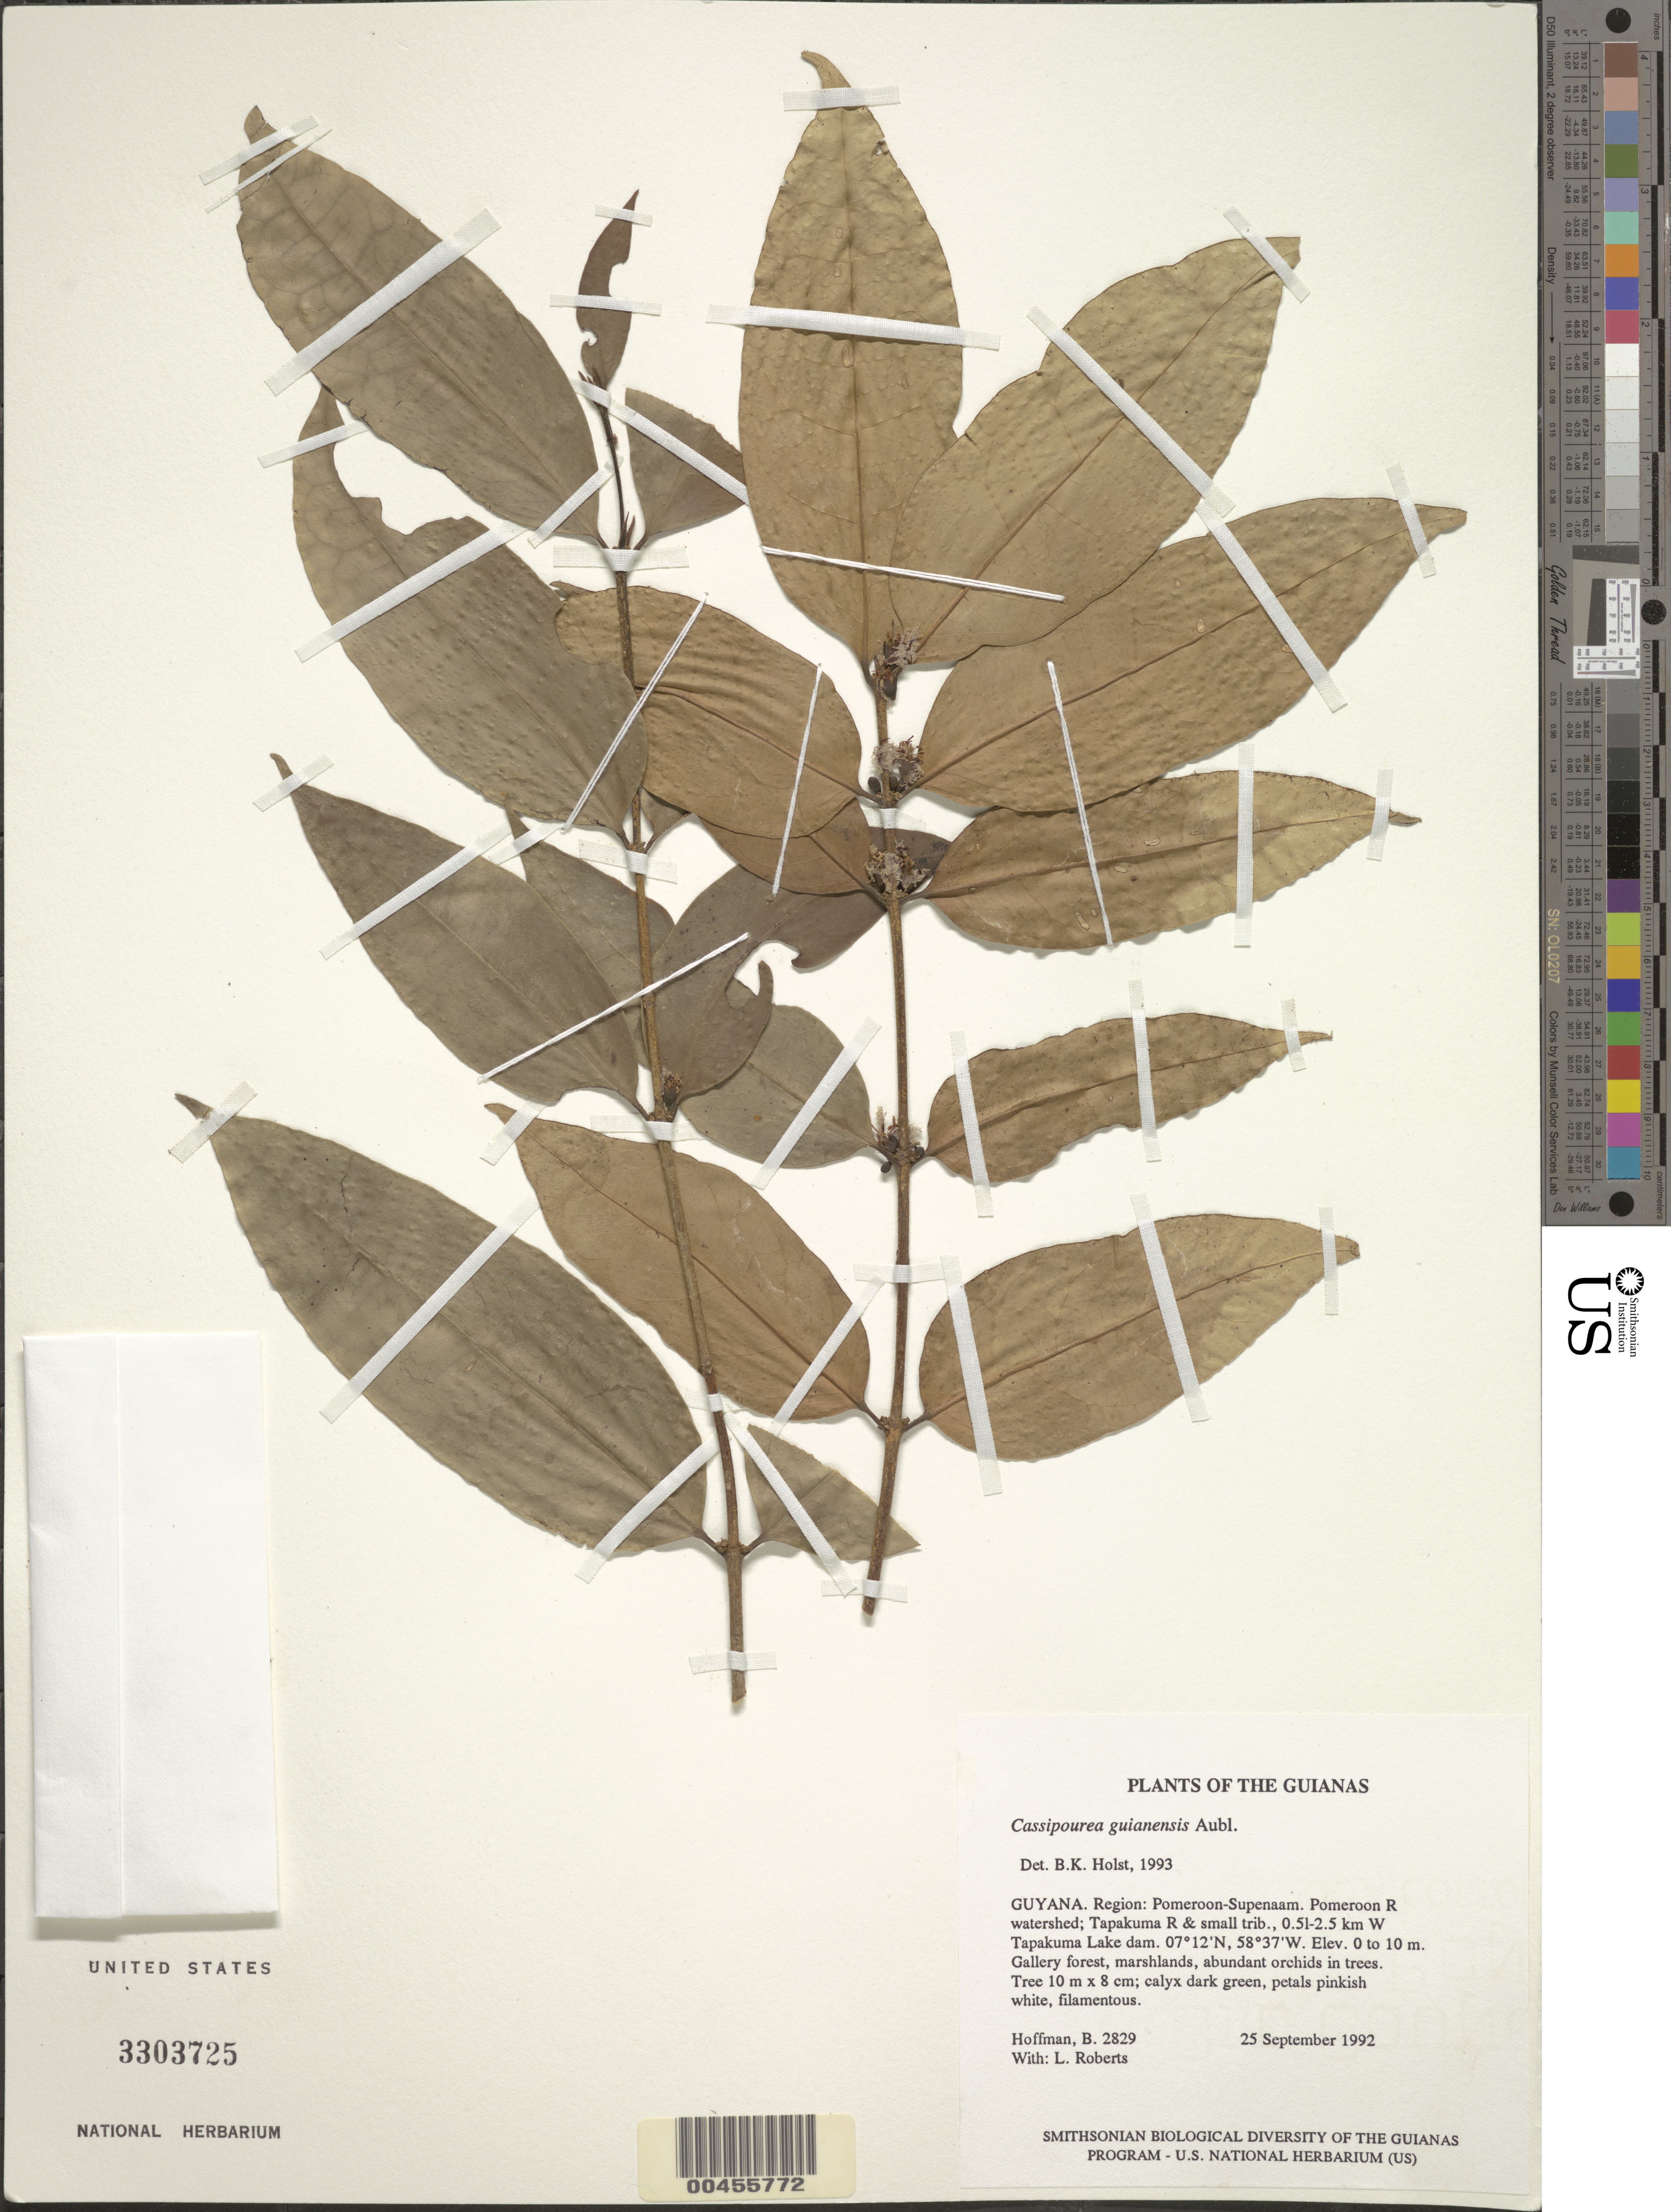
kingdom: Plantae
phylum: Tracheophyta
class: Magnoliopsida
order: Malpighiales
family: Rhizophoraceae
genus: Cassipourea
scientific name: Cassipourea guianensis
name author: Aubl.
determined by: Holst, Bruce K.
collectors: B. Hoffman & L. Roberts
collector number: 2829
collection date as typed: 25 September 1992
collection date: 1992-09-25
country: Guyana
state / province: Pomeroon-Supenaam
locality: Pomeroon River watershed; Tapakuma River & small tributaries, 0.5-2.5 km W of Tapakuma Lake dam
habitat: Gallery forest, marshlands, abundant orchids in trees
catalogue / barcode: US 3303725